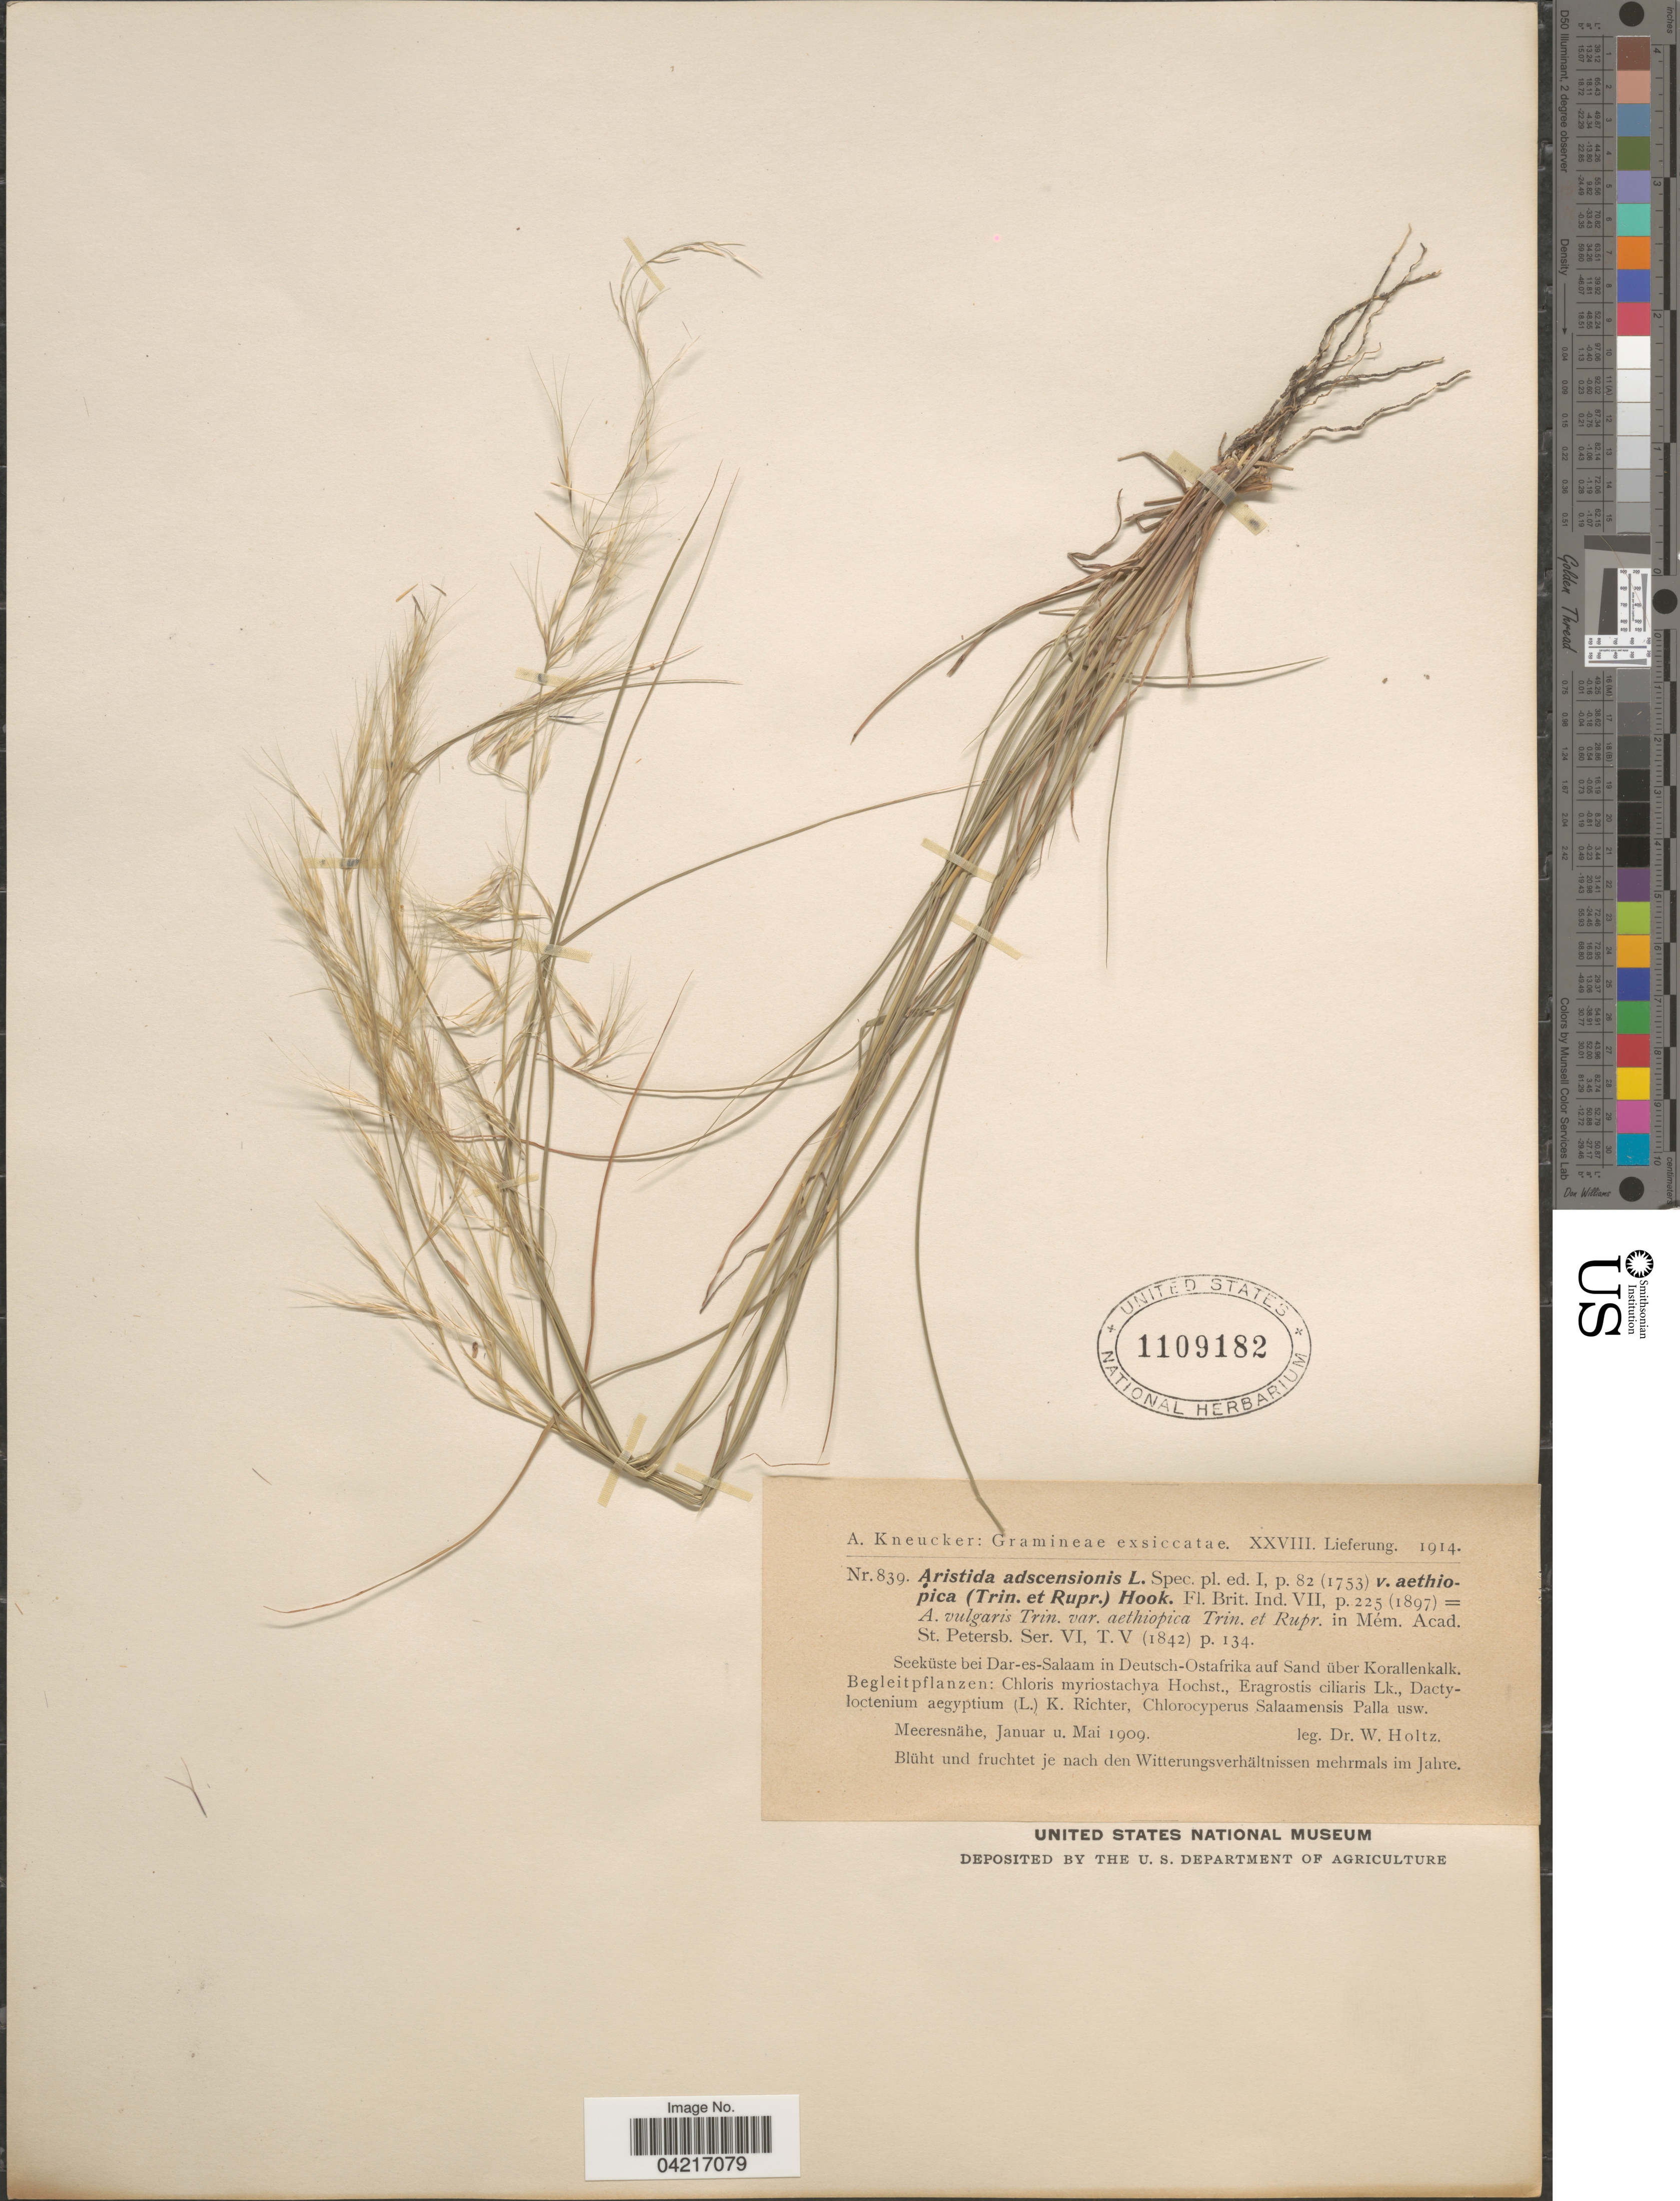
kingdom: Plantae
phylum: Tracheophyta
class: Liliopsida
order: Poales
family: Poaceae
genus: Aristida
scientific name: Aristida adscensionis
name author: L.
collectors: W. Holtz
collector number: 839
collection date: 1909-01/1909-05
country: Tanzania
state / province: Dar es Salaam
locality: Seeküste bei Dar-es-Salaam in Deutsch-Ostafrica auf Sand über Korallenkalk.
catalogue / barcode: US 1109182